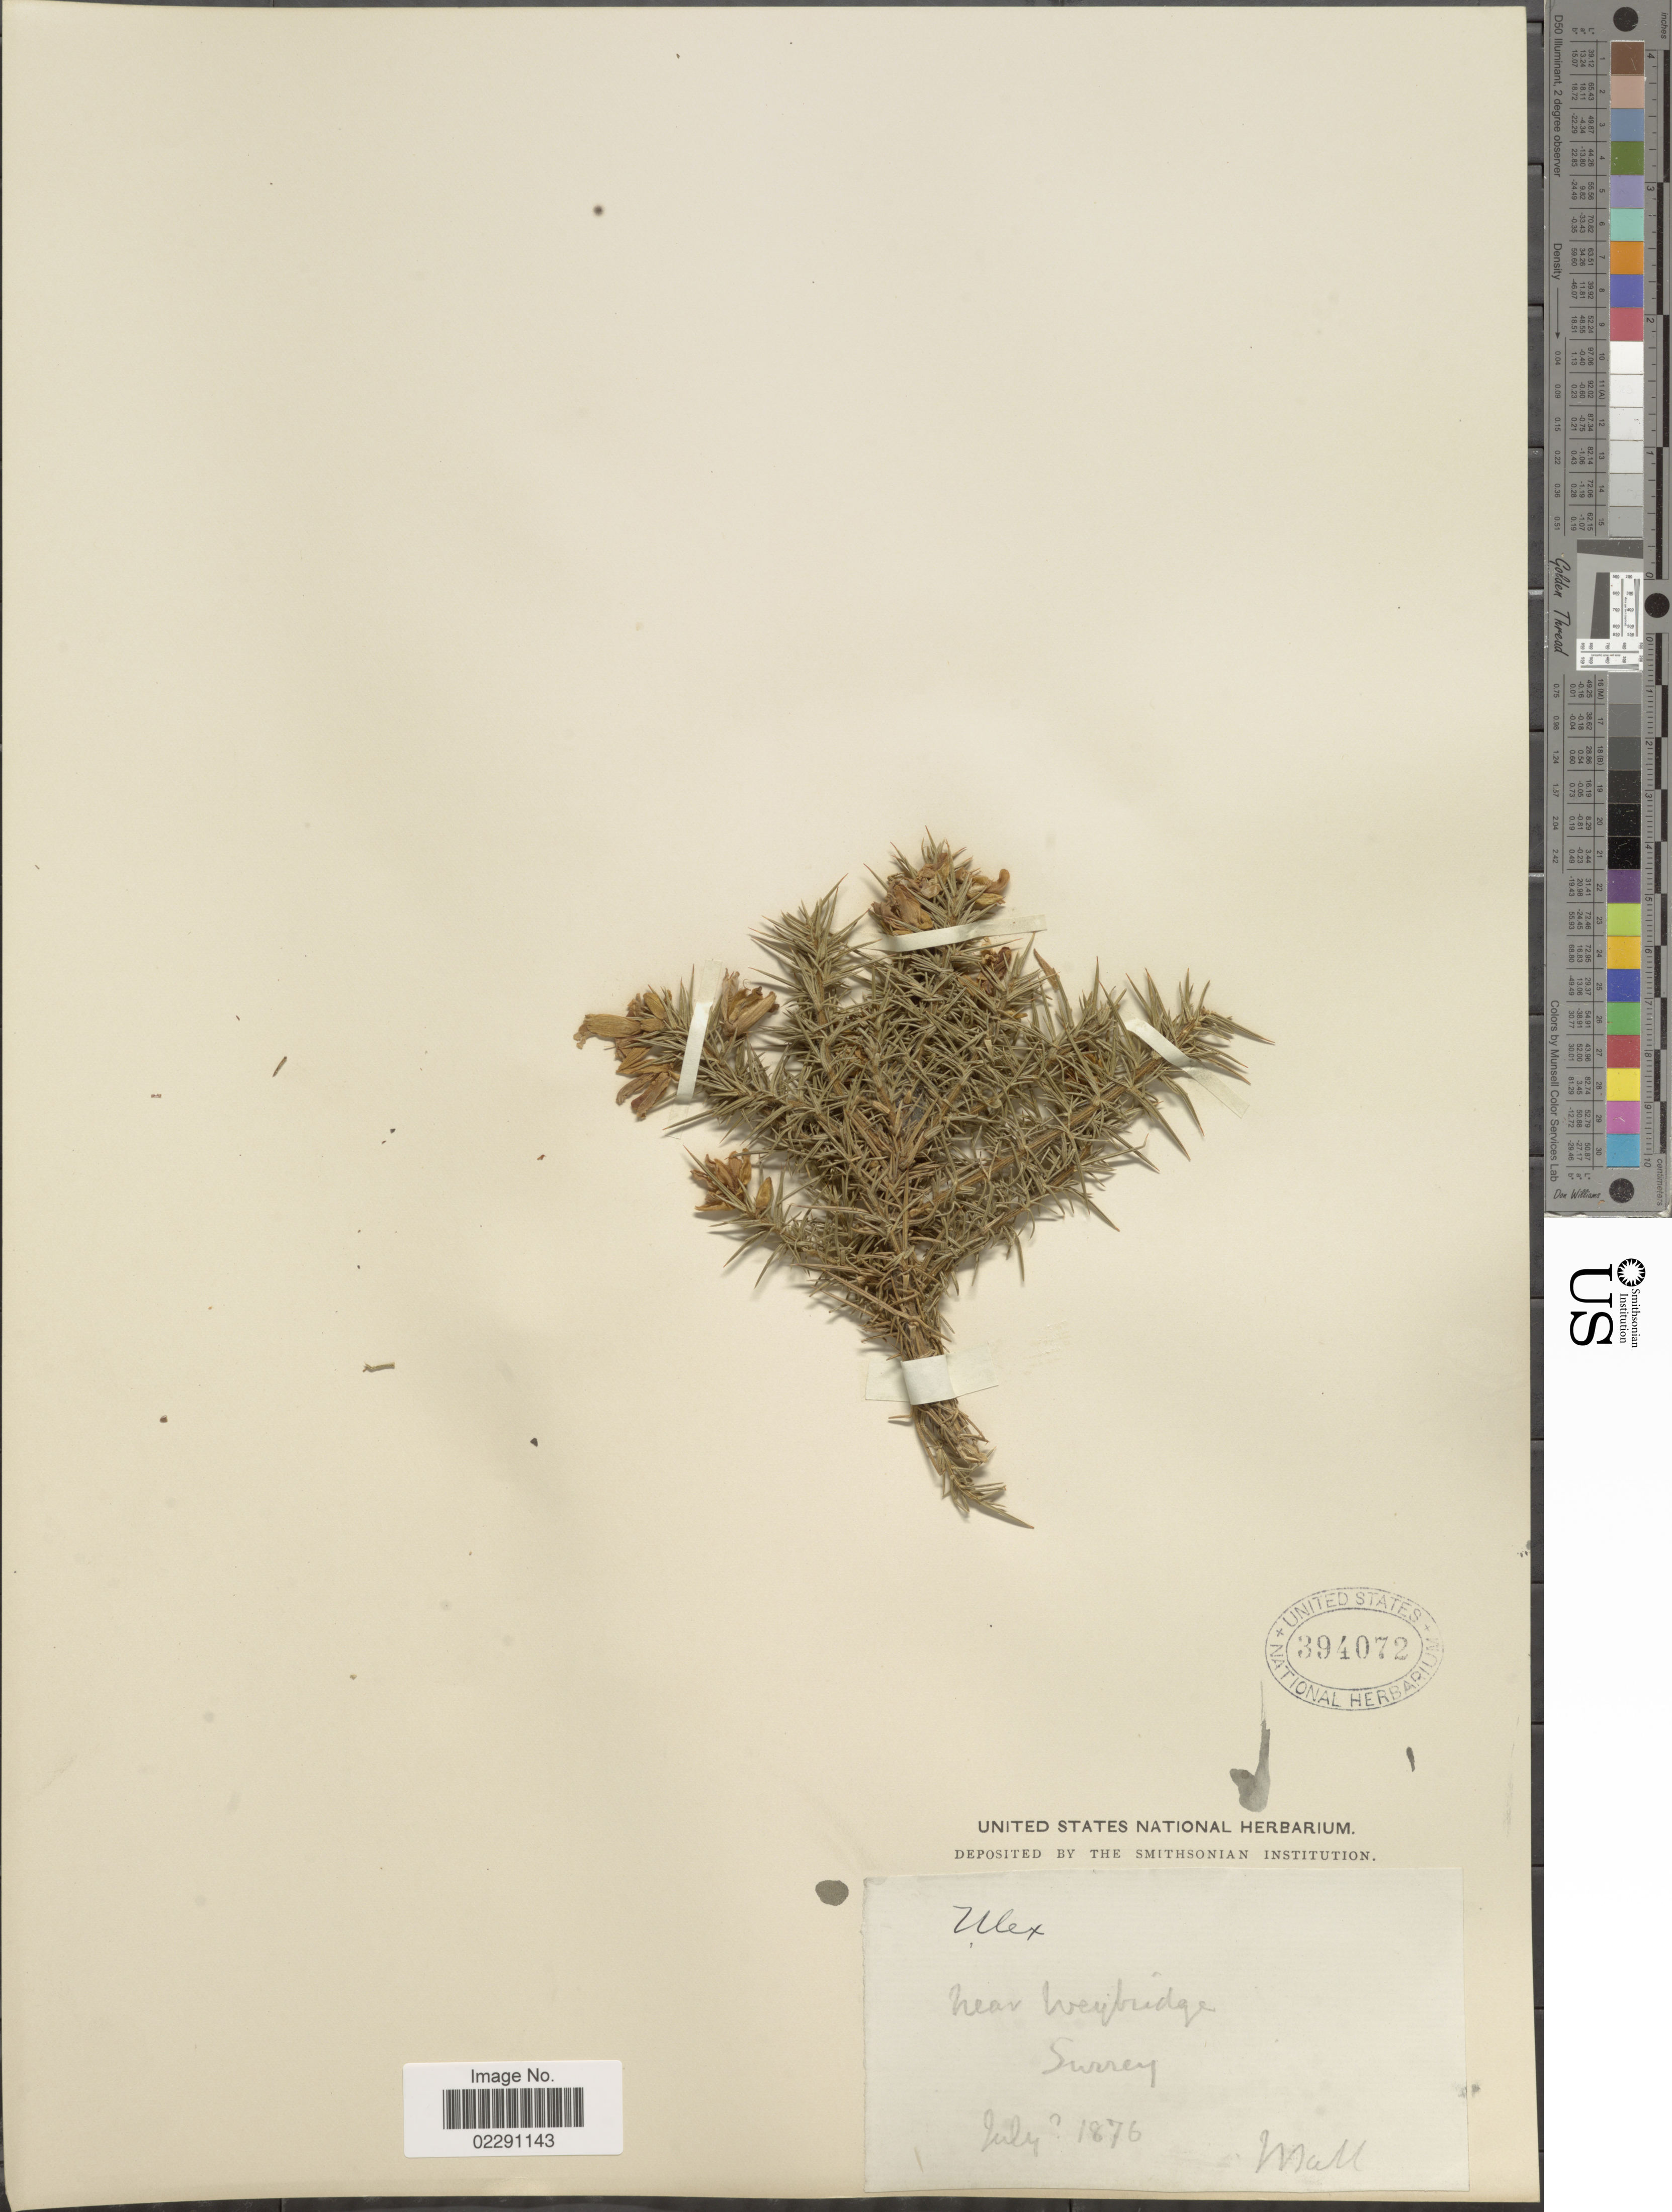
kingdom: Plantae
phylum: Tracheophyta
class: Magnoliopsida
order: Fabales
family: Fabaceae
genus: Ulex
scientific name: Ulex sp.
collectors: J. Ball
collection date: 1876-07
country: United Kingdom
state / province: England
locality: Near Weybridge, Surrey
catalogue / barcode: US 394072